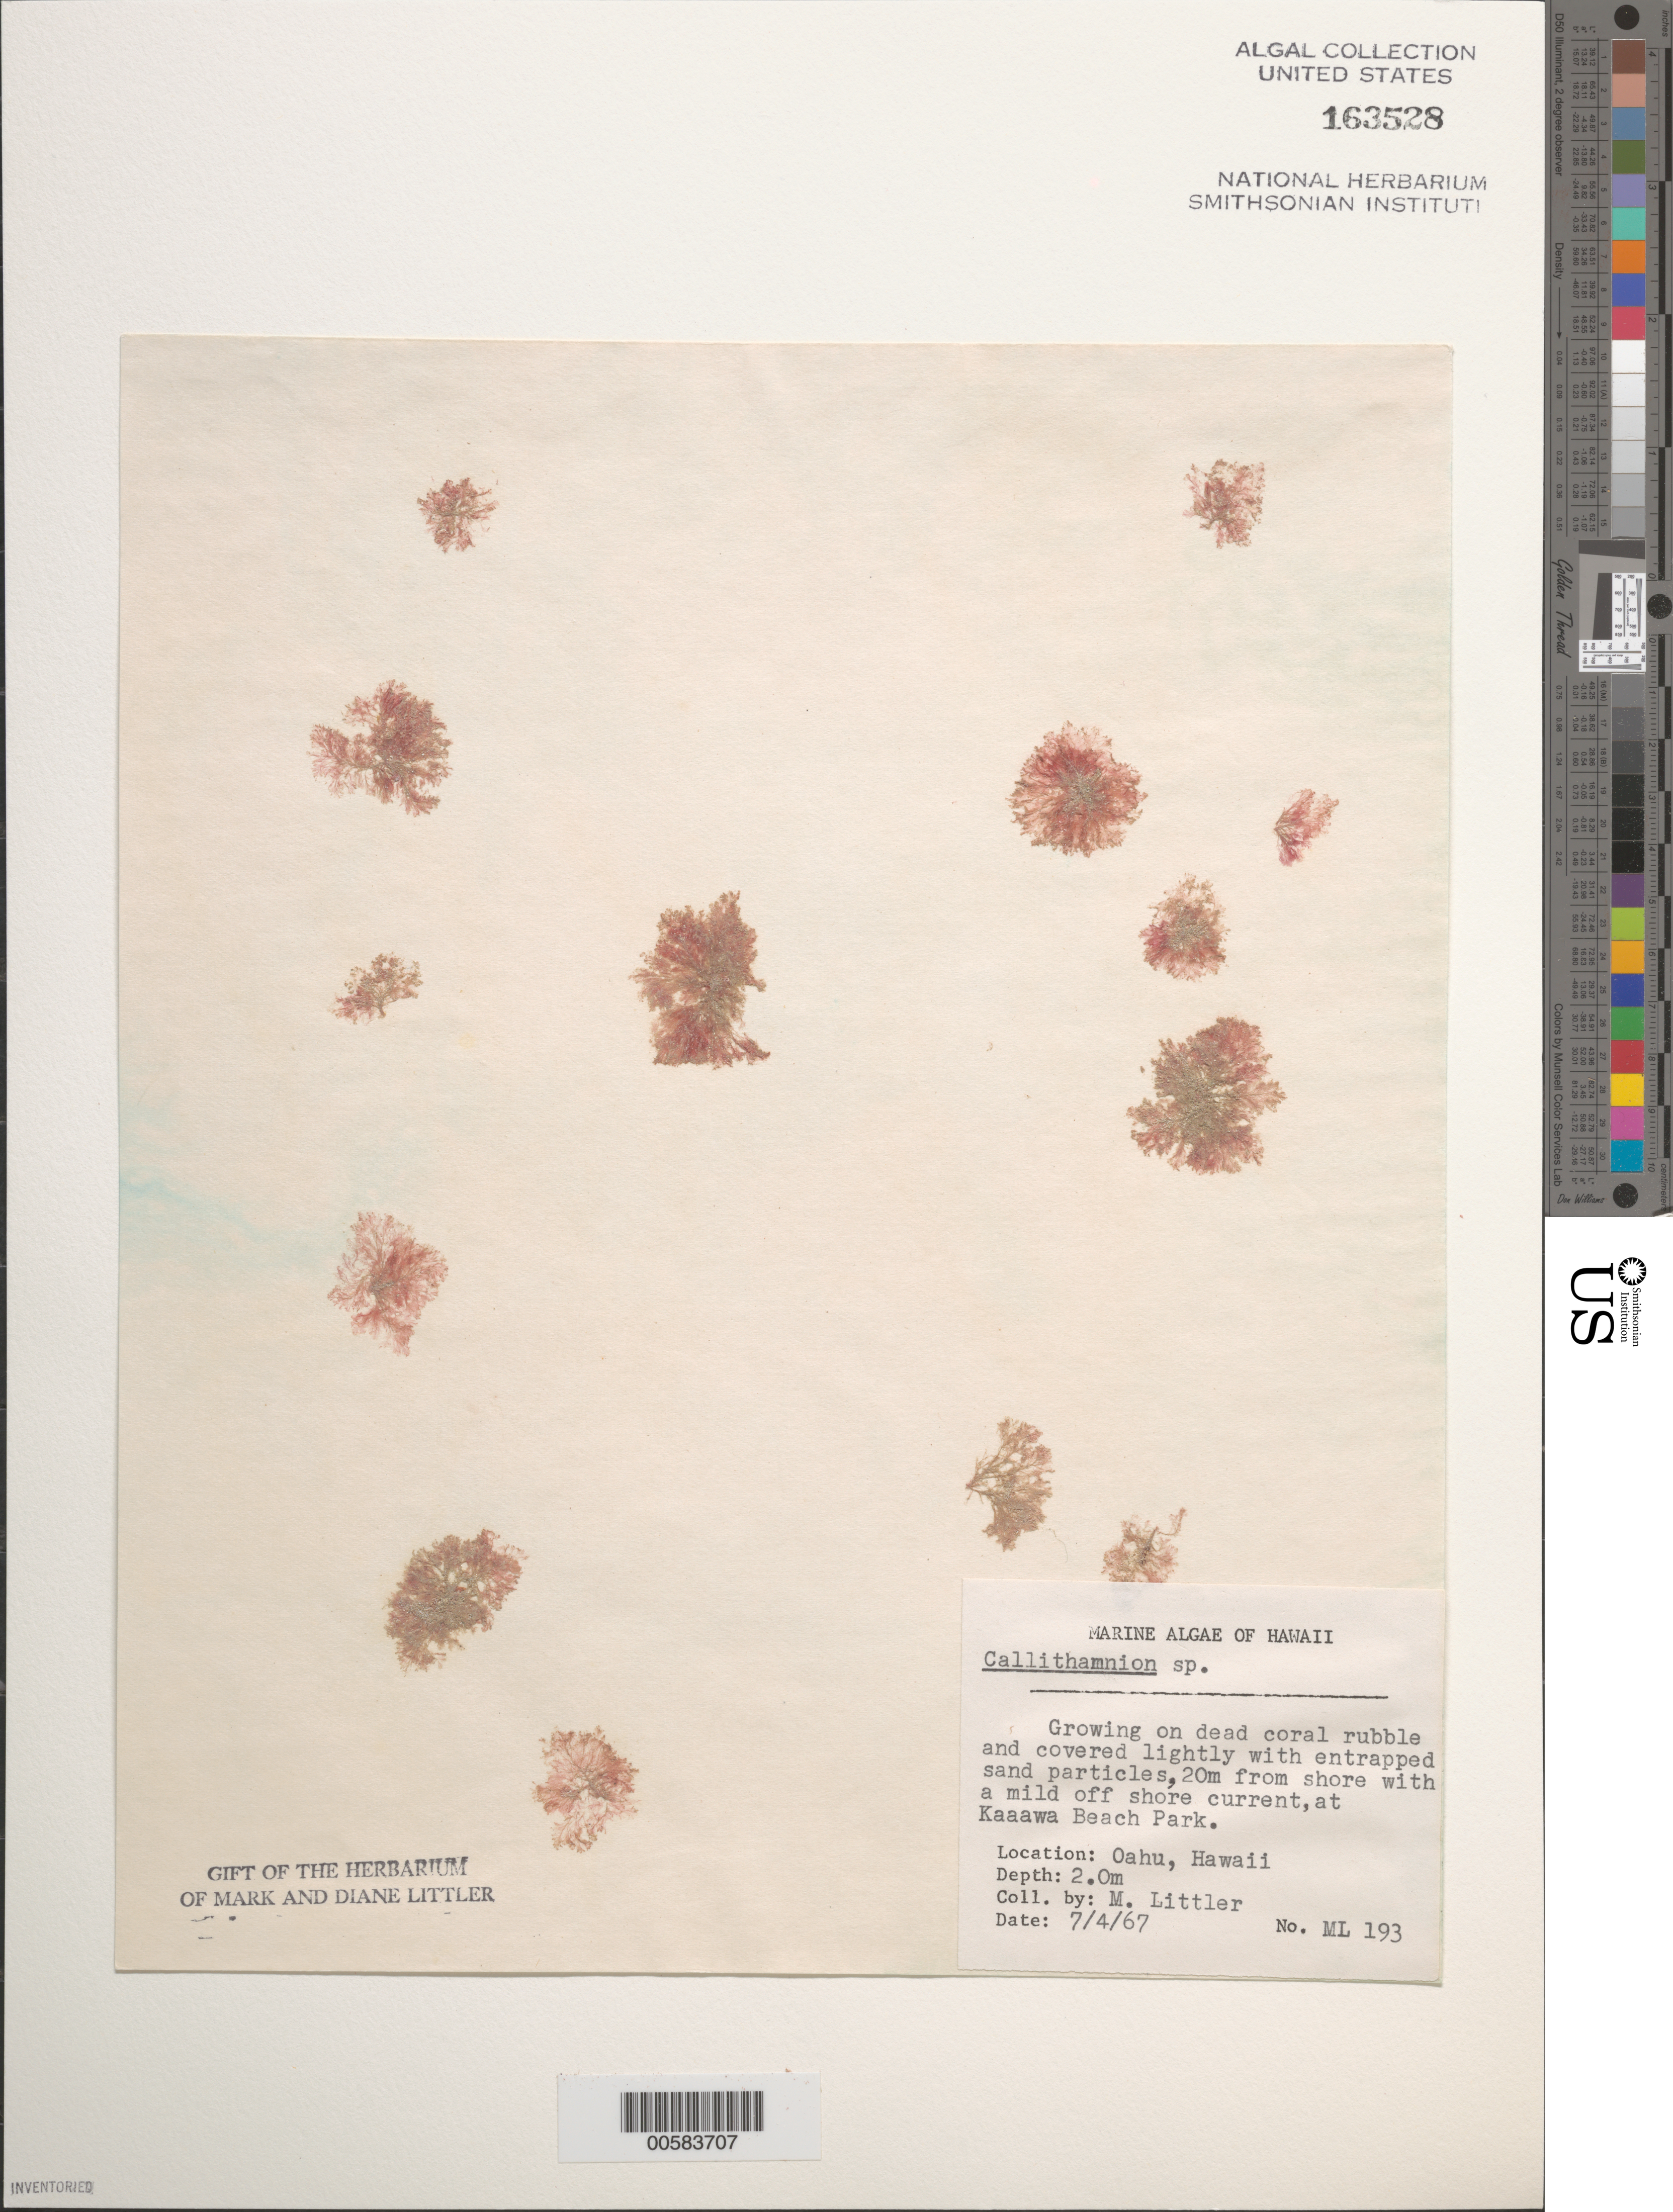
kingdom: Plantae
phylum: Rhodophyta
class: Florideophyceae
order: Ceramiales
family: Callithamniaceae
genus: Callithamnion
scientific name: Callithamnion sp.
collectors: M. M. Littler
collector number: ML 193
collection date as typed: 04 Jul 1967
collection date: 1967-07-04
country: United States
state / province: Hawaii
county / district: Honolulu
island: Oahu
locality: Kaaawa Beach Park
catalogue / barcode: US 163528